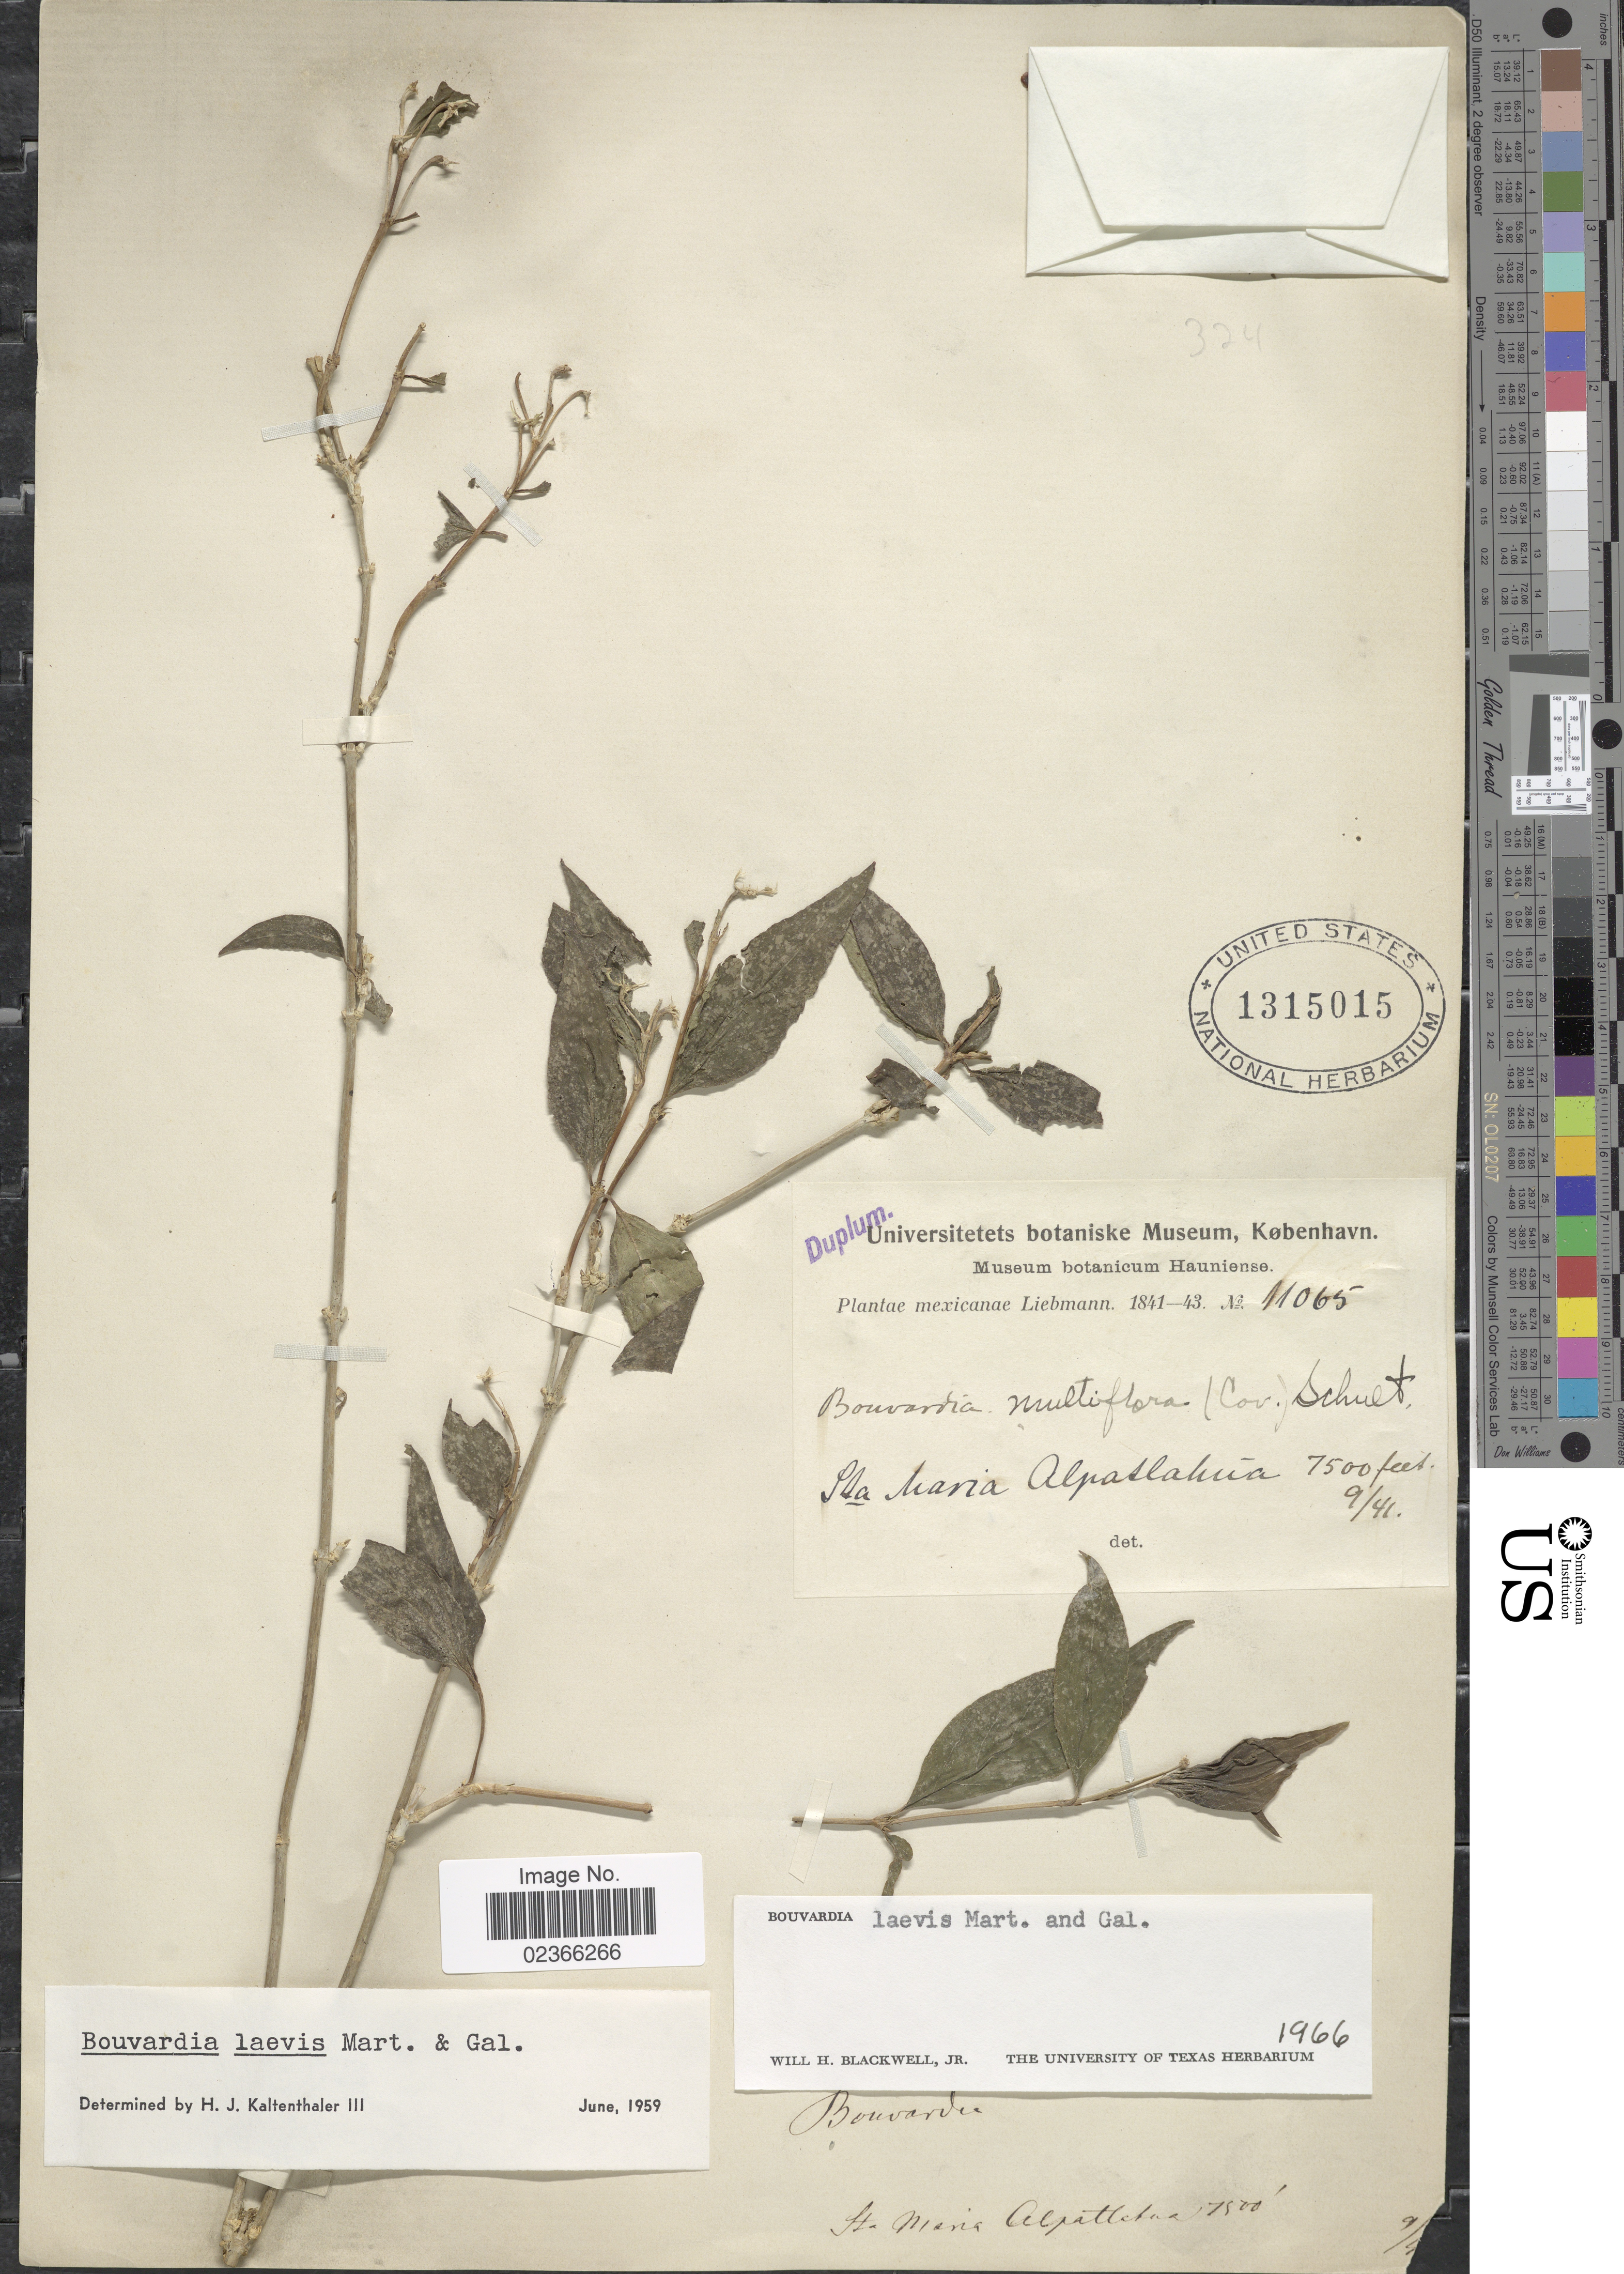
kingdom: Plantae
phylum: Tracheophyta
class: Magnoliopsida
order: Gentianales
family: Rubiaceae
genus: Bouvardia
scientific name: Bouvardia laevis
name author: M. Martens & Galeotti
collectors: Liebmann, --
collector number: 11065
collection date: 1841/1843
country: Mexico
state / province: Veracruz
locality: Santa Maria Alpatlahua.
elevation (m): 2286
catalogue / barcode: US 1315015